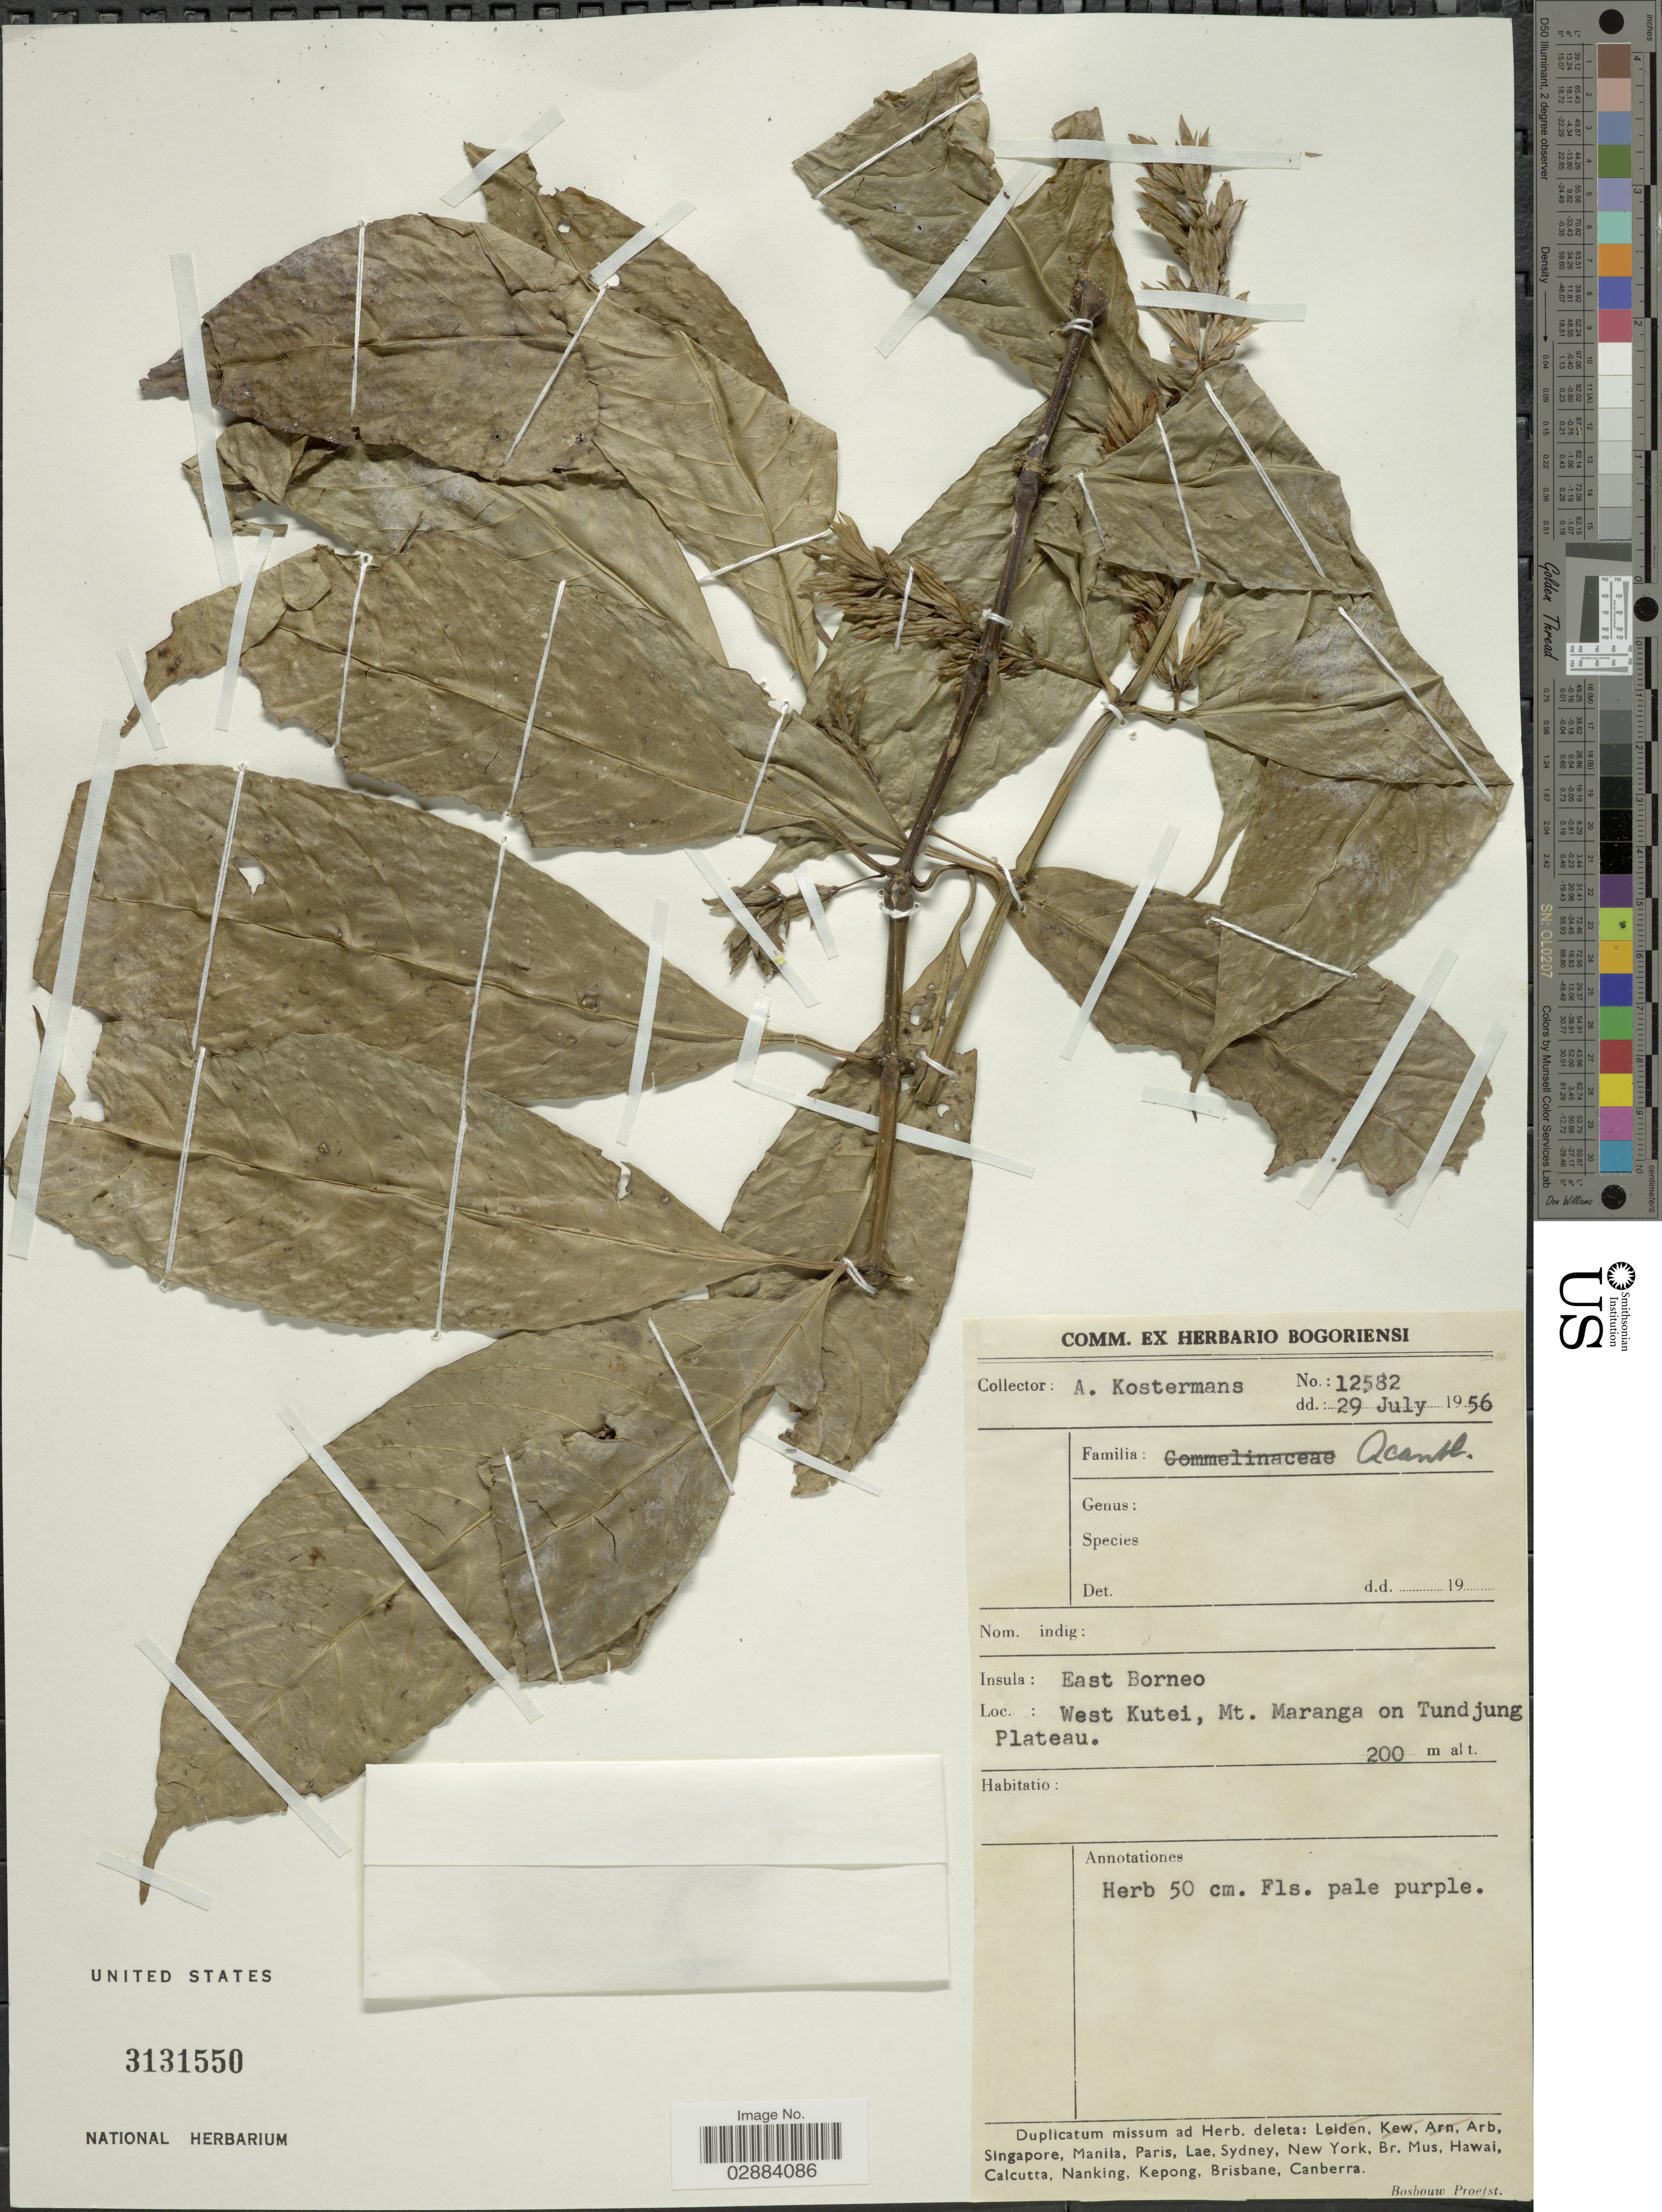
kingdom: Plantae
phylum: Tracheophyta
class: Magnoliopsida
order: Lamiales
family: Acanthaceae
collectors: A. J. G. Kostermans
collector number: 12582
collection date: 1956-07-29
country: Indonesia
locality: Insula: East Borneo. West Kutei, Mt. Maranga on Tundjung Plateau.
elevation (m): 200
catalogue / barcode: US 3131550